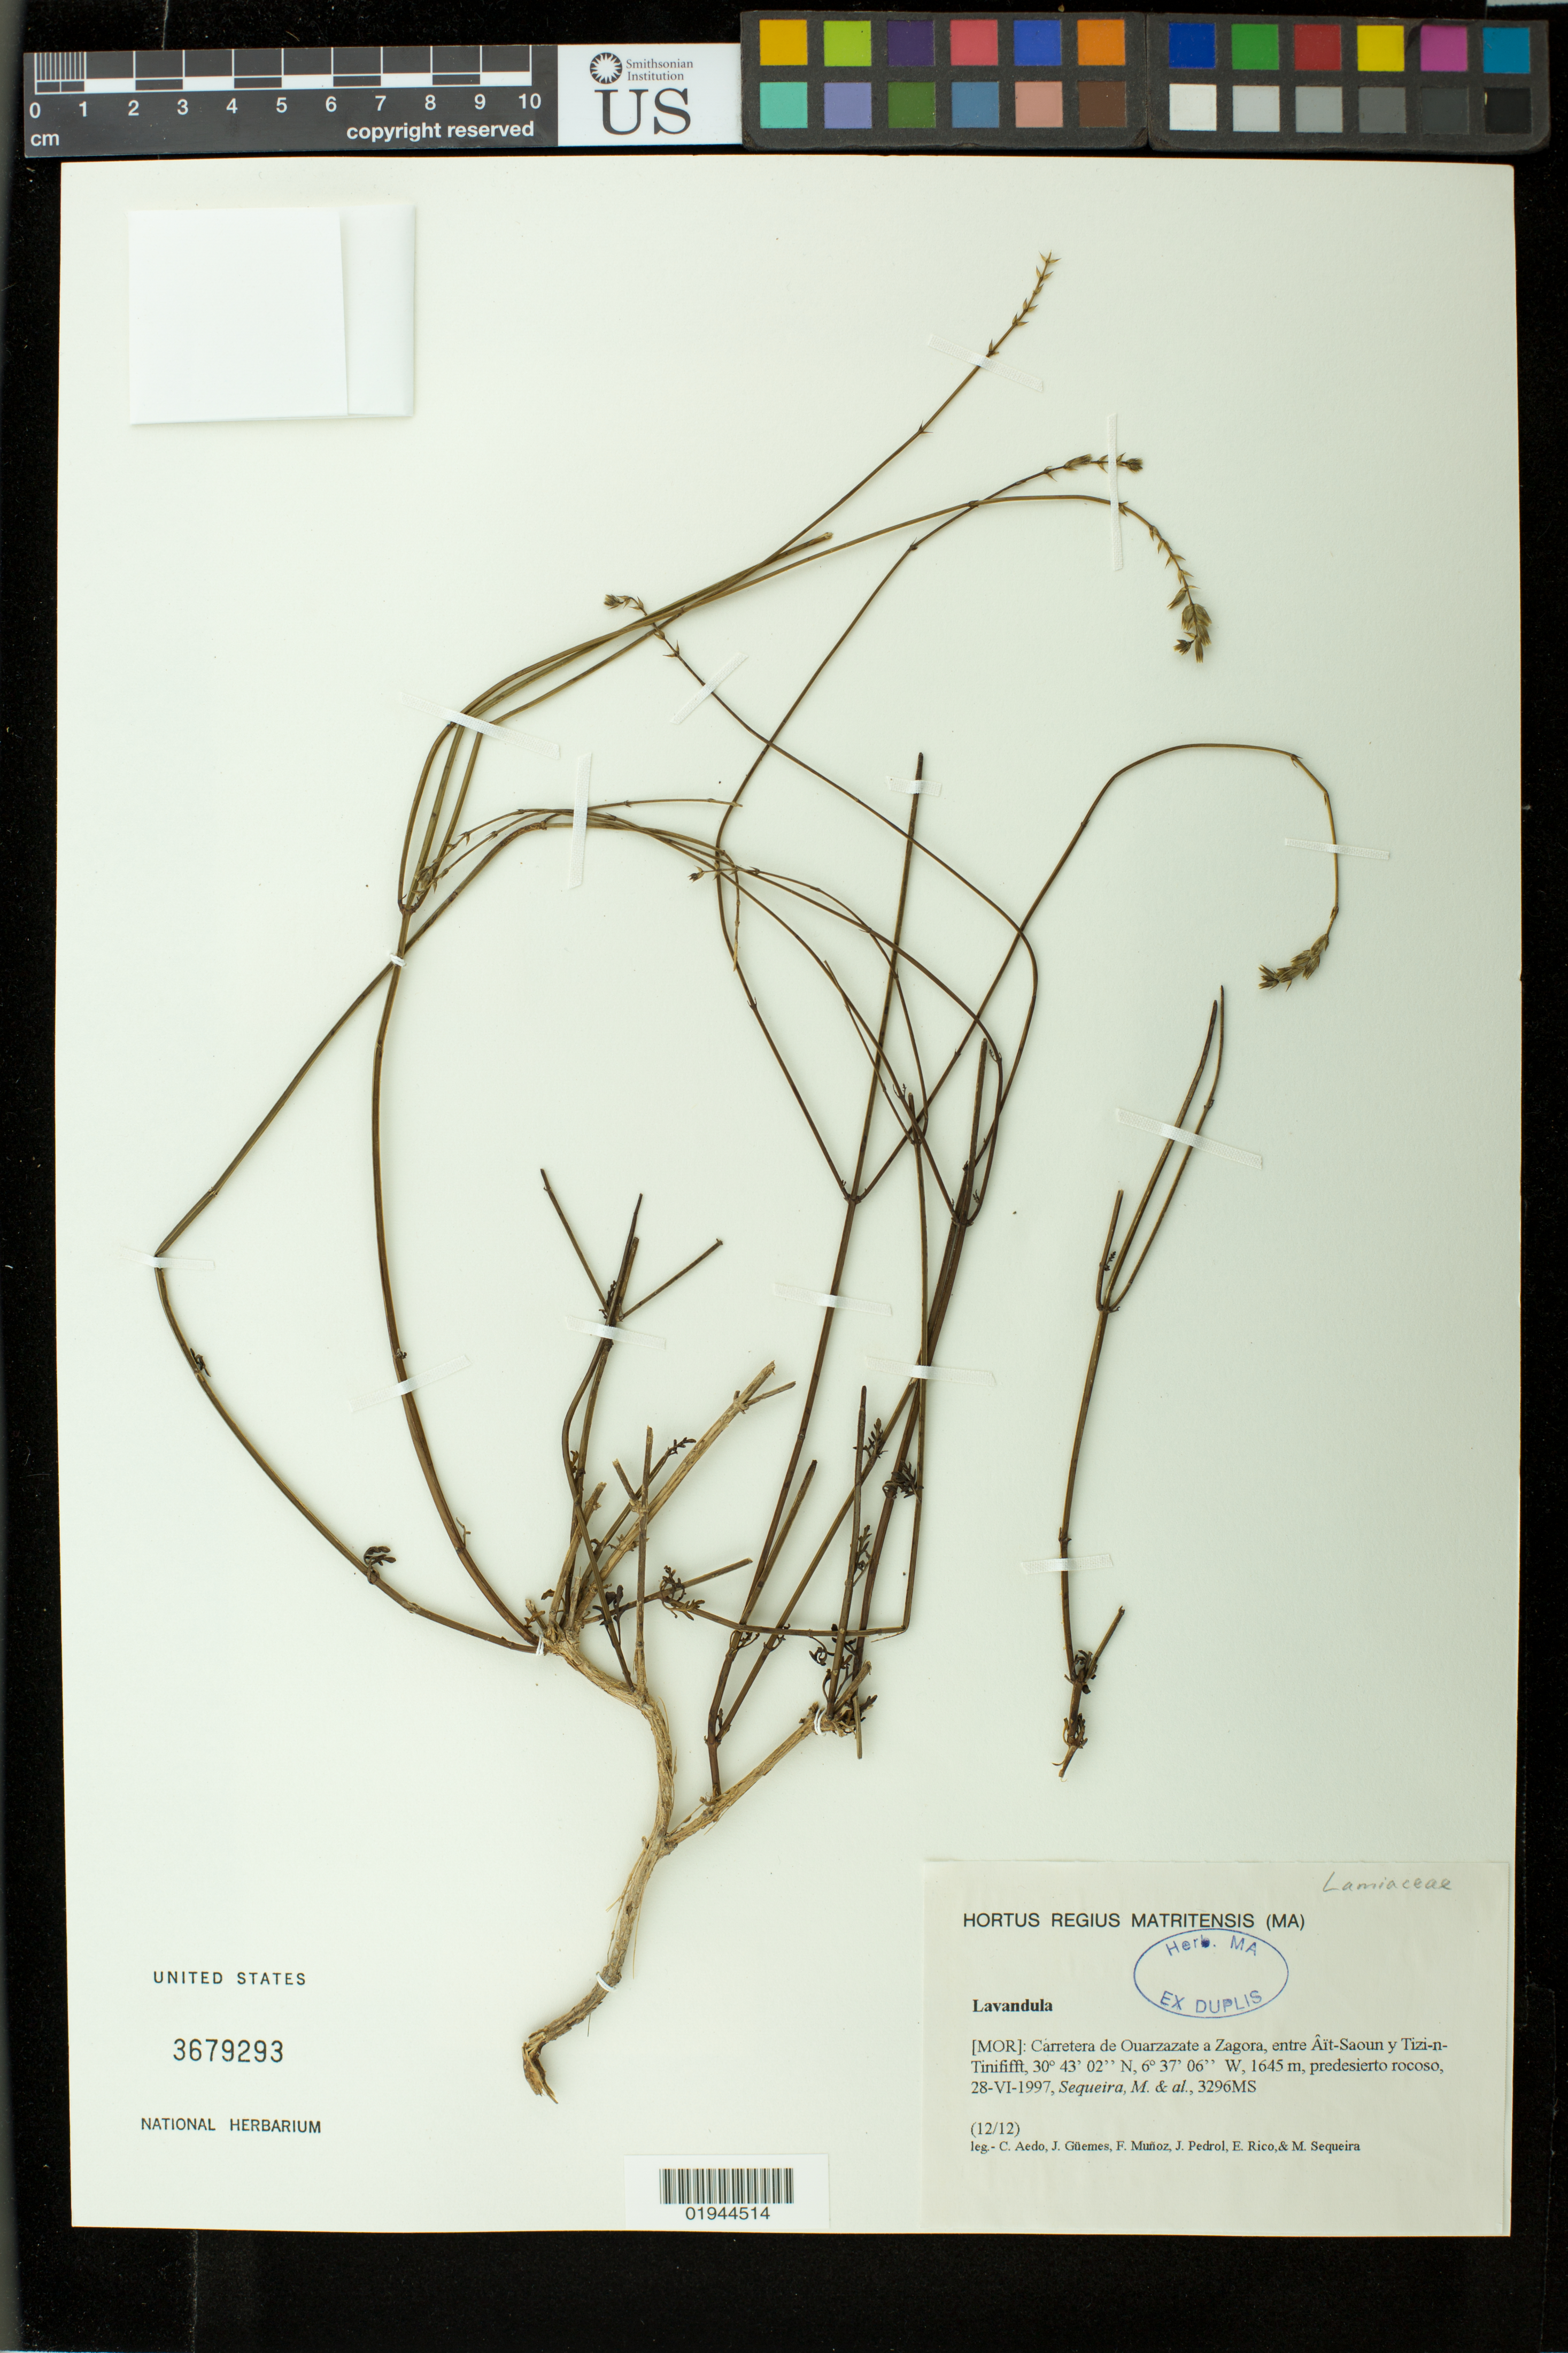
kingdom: Plantae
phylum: Tracheophyta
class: Magnoliopsida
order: Lamiales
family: Lamiaceae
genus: Lavandula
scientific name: Lavandula sp.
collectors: C. Aedo, J. Güemes, F. Muñoz, J. Pedrol, E. Rico & M. Sequeira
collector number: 3296MS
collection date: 1997-07-28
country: Morocco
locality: Carretera de Ouarzazate a Zagora, entre Ait-Saoun y Tizi-n-Tinififft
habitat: predesierto rocoso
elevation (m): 1645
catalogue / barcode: US 3679293